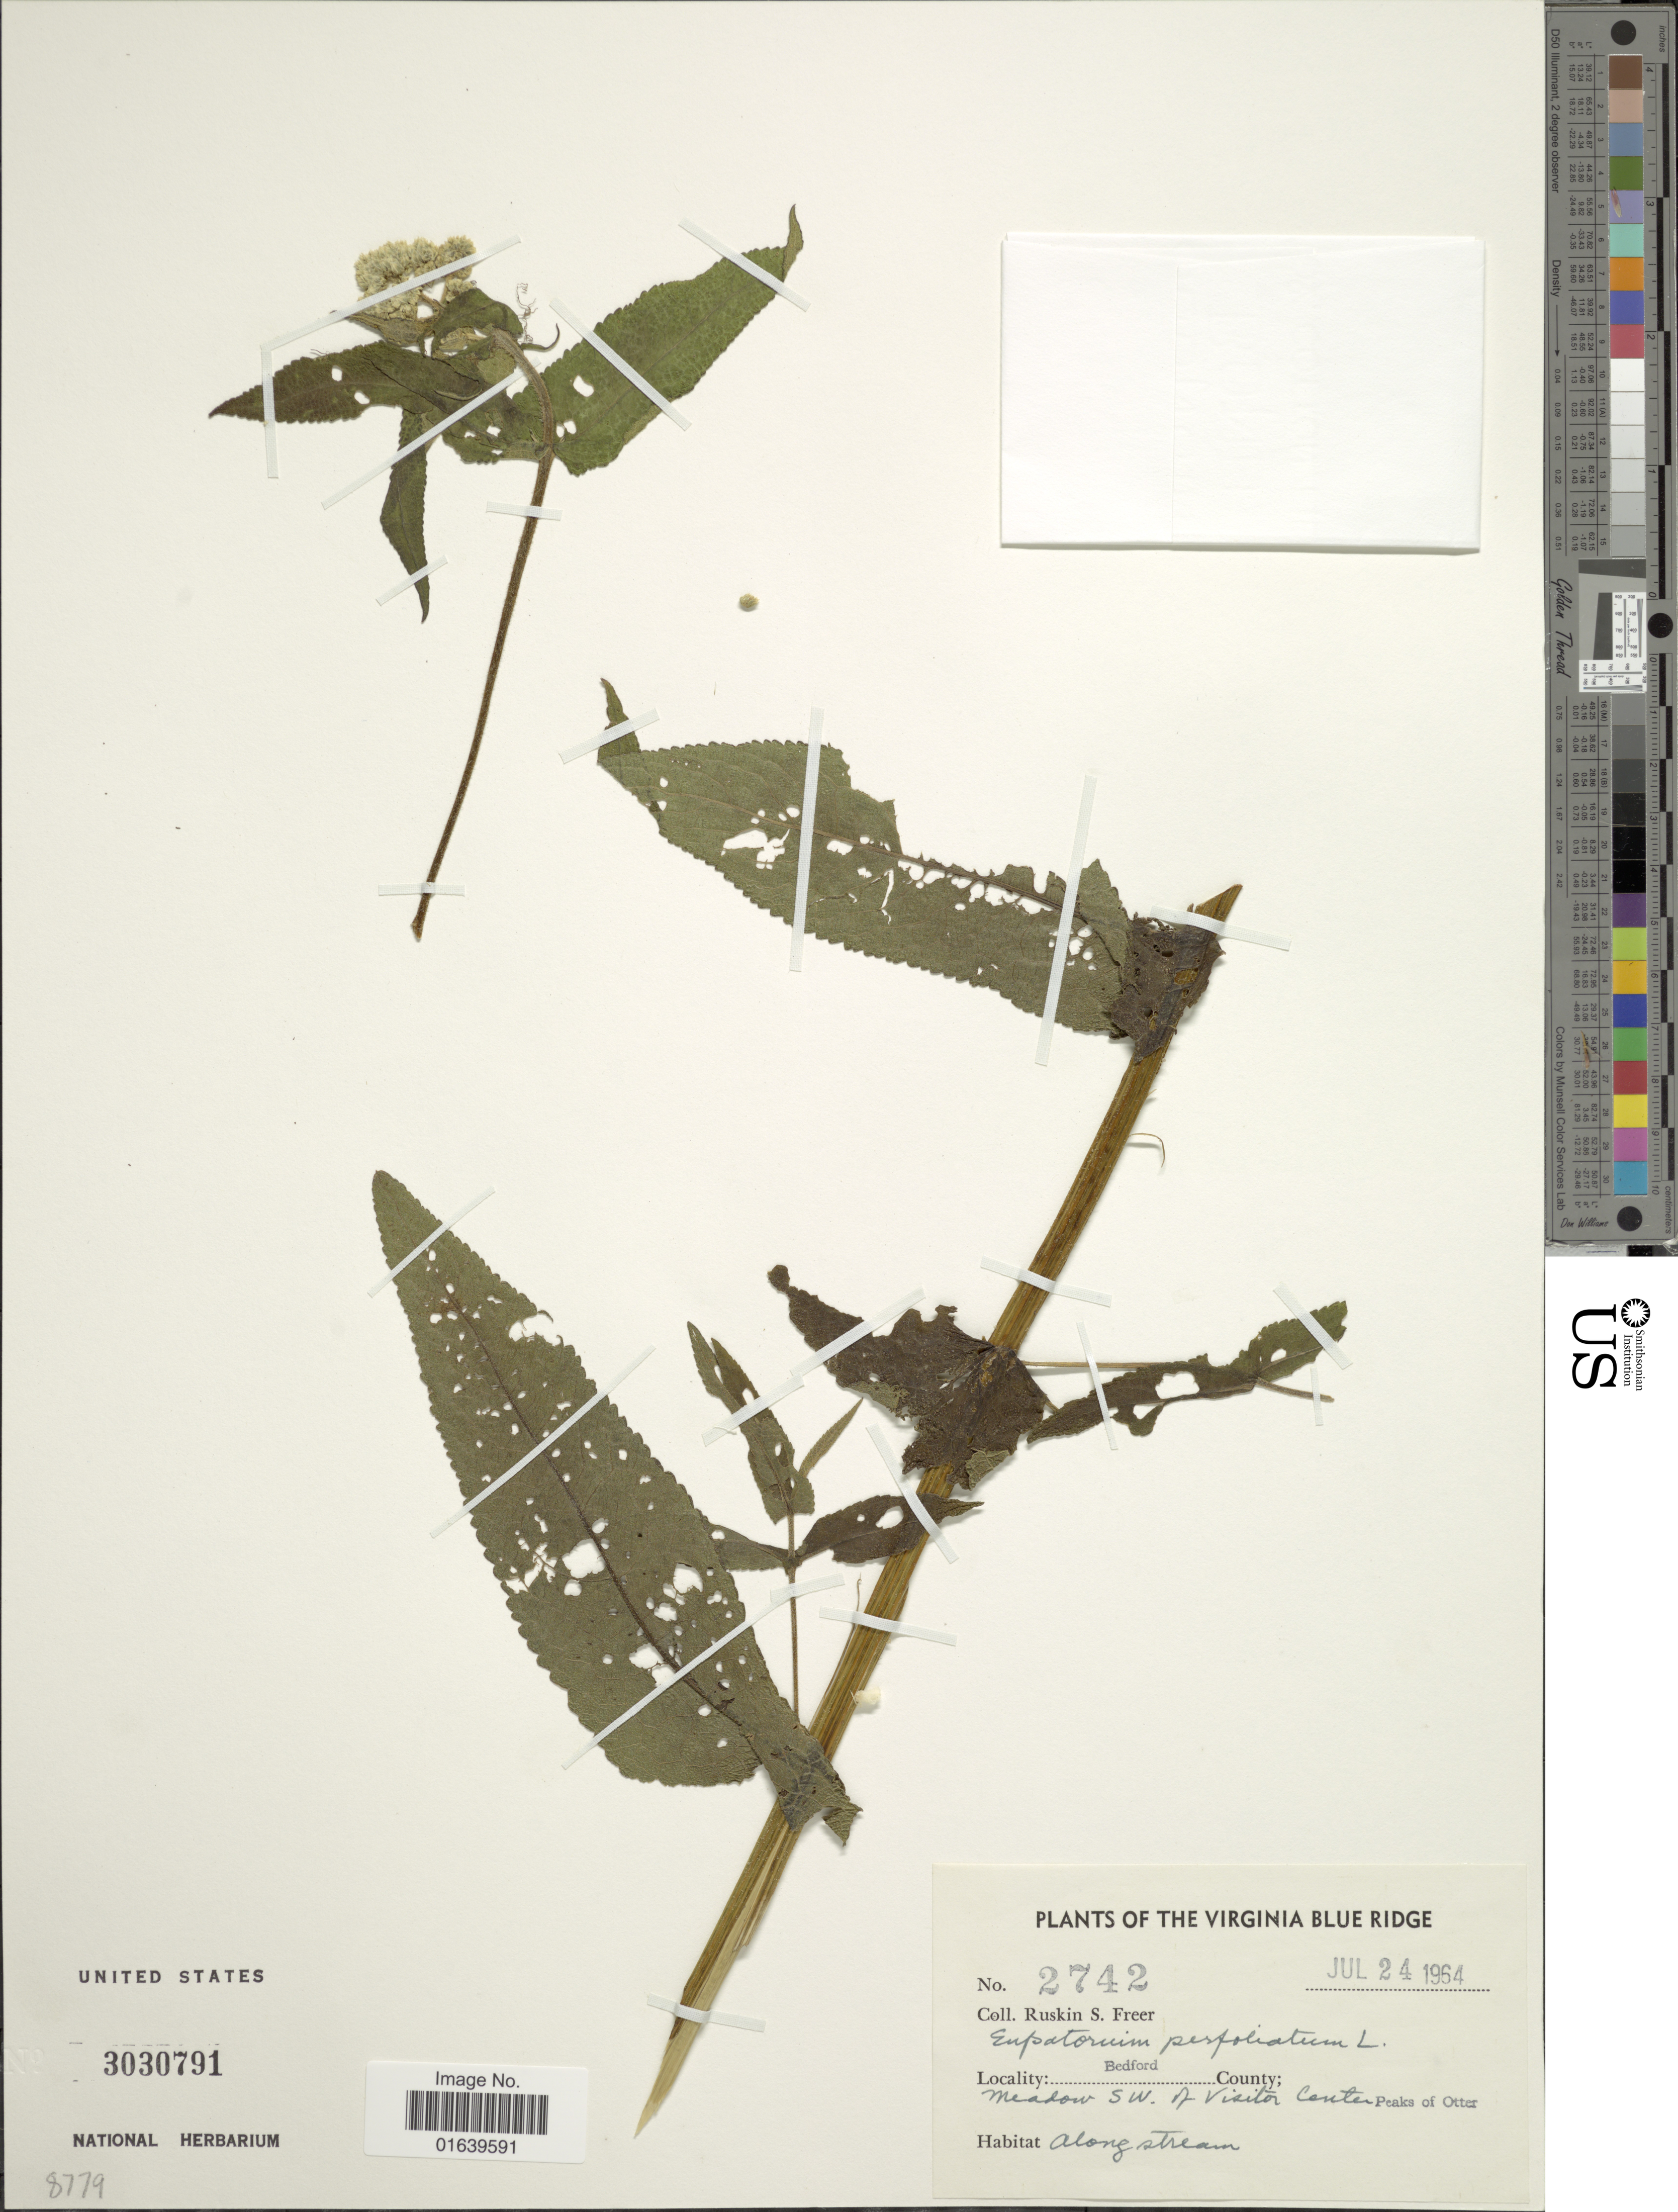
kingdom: Plantae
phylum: Tracheophyta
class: Magnoliopsida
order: Asterales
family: Asteraceae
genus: Eupatorium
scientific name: Eupatorium perfoliatum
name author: L.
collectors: R. Freer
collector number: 2742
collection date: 1964-07-24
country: United States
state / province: Virginia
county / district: Bedford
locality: The Virginia Blue Ridge, Bedford County, Meadow SW of Visitor Center, Peaks of Otter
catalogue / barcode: US 3030791